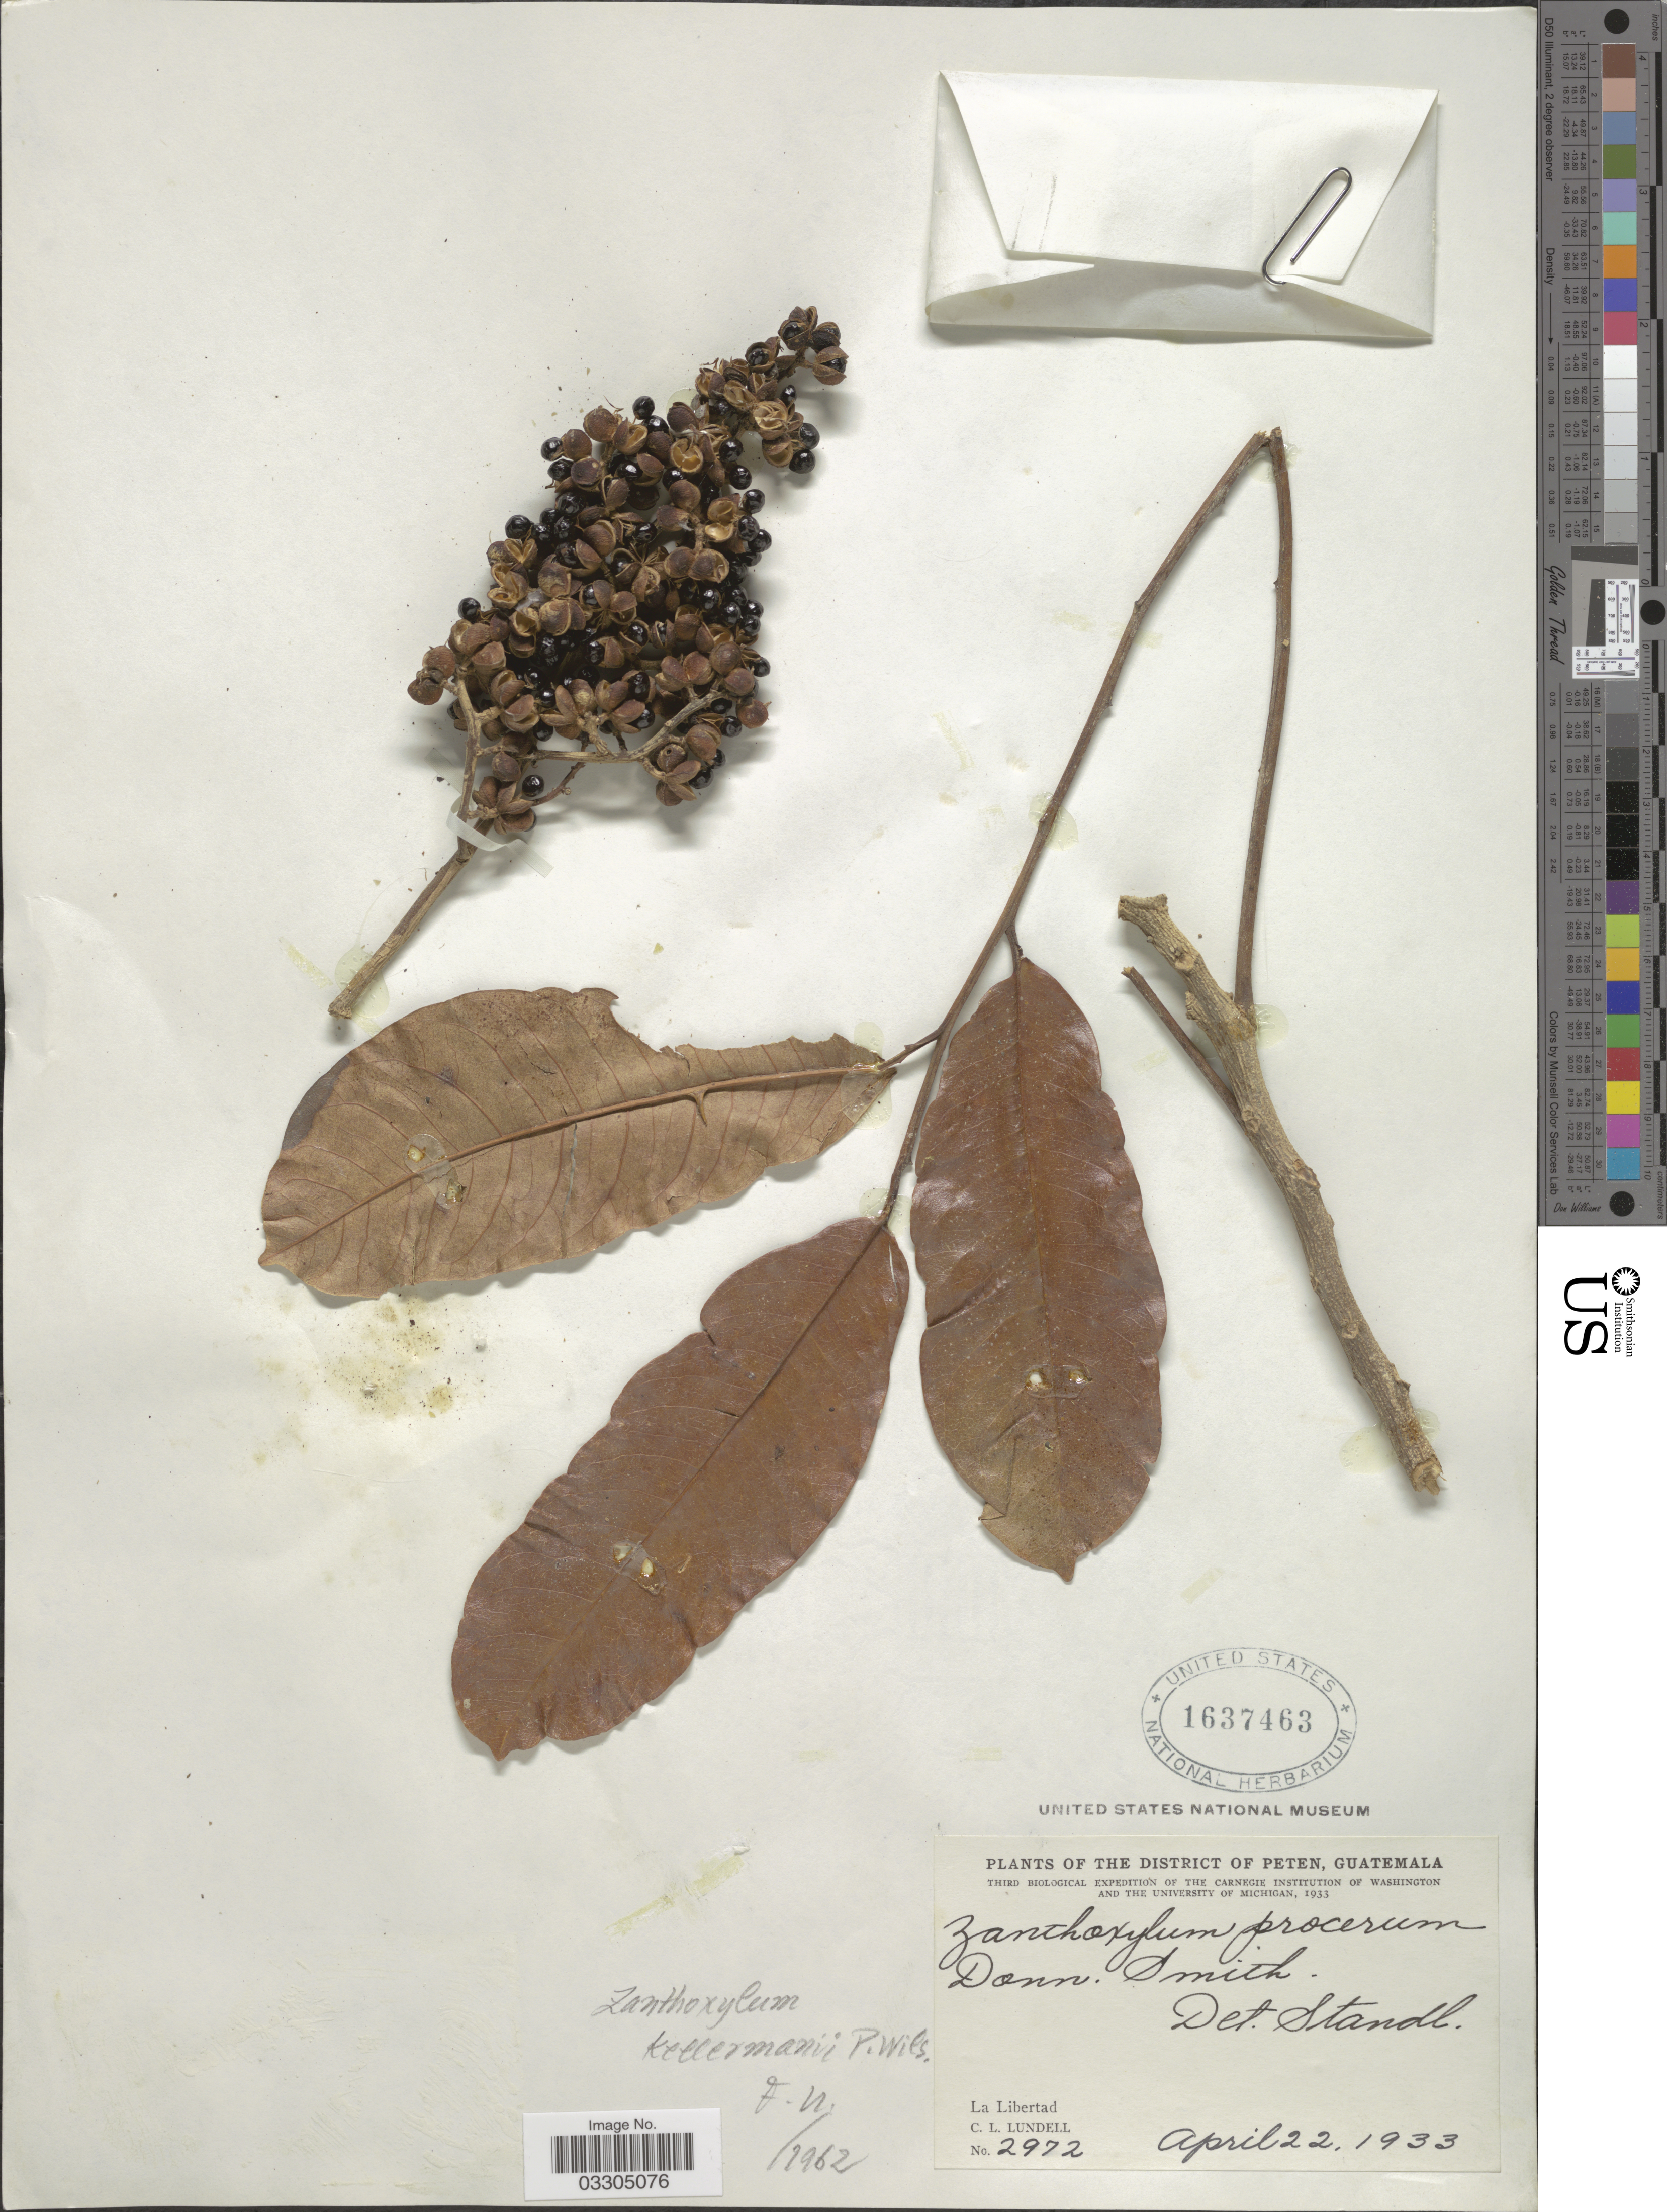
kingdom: Plantae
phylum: Tracheophyta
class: Magnoliopsida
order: Sapindales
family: Rutaceae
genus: Zanthoxylum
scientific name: Zanthoxylum kellermanii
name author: P. Wilson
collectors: C. L. Lundell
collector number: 2972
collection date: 1933-04-22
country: Guatemala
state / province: El Petén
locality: The District of Peten, La Libertad.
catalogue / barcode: US 1637463